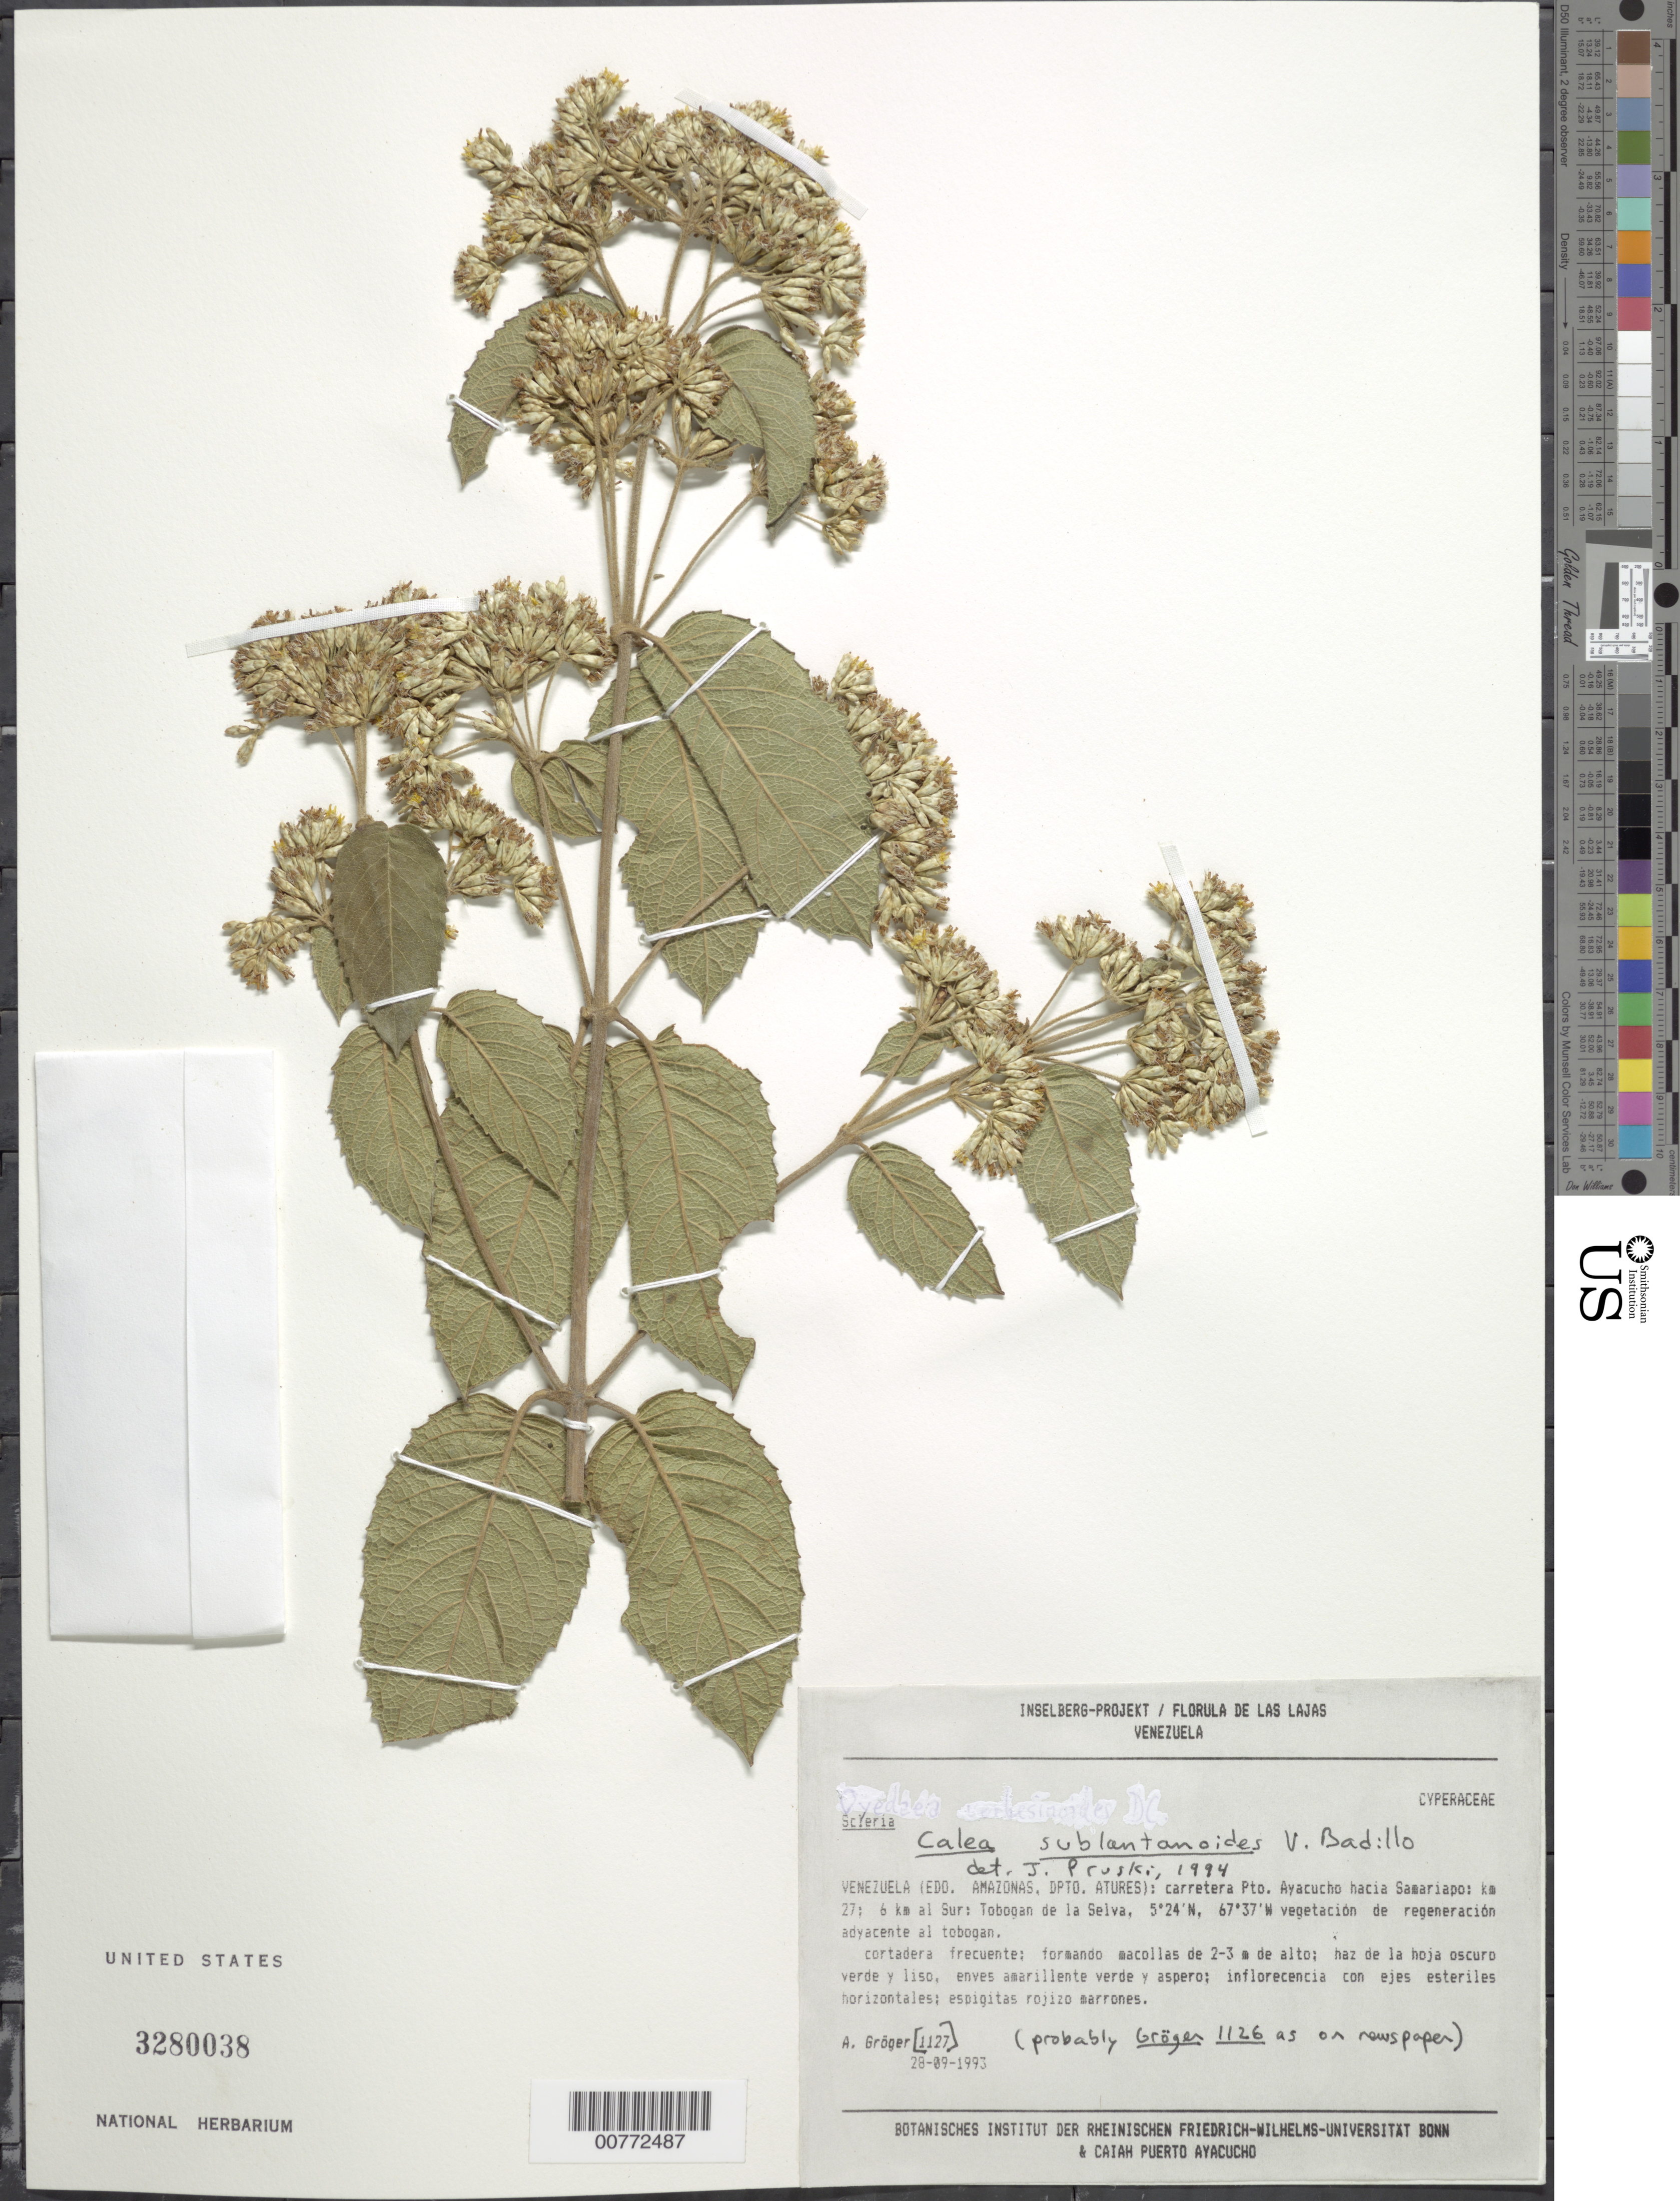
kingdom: Plantae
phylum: Tracheophyta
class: Magnoliopsida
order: Asterales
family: Asteraceae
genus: Calea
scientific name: Calea sublantanoides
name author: V.M. Badillo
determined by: Pruski, J. F.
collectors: A. Gröger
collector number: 1127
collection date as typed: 28-Sep-93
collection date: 1993-09-28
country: Venezuela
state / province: Amazonas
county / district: Atures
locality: Puerto Ayacucho hacia Samariapo, km 27, 6 km Sur: Tobogan de La Selva.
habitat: Vegetación de regenracion adyacente al tobogan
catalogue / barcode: US 3280038